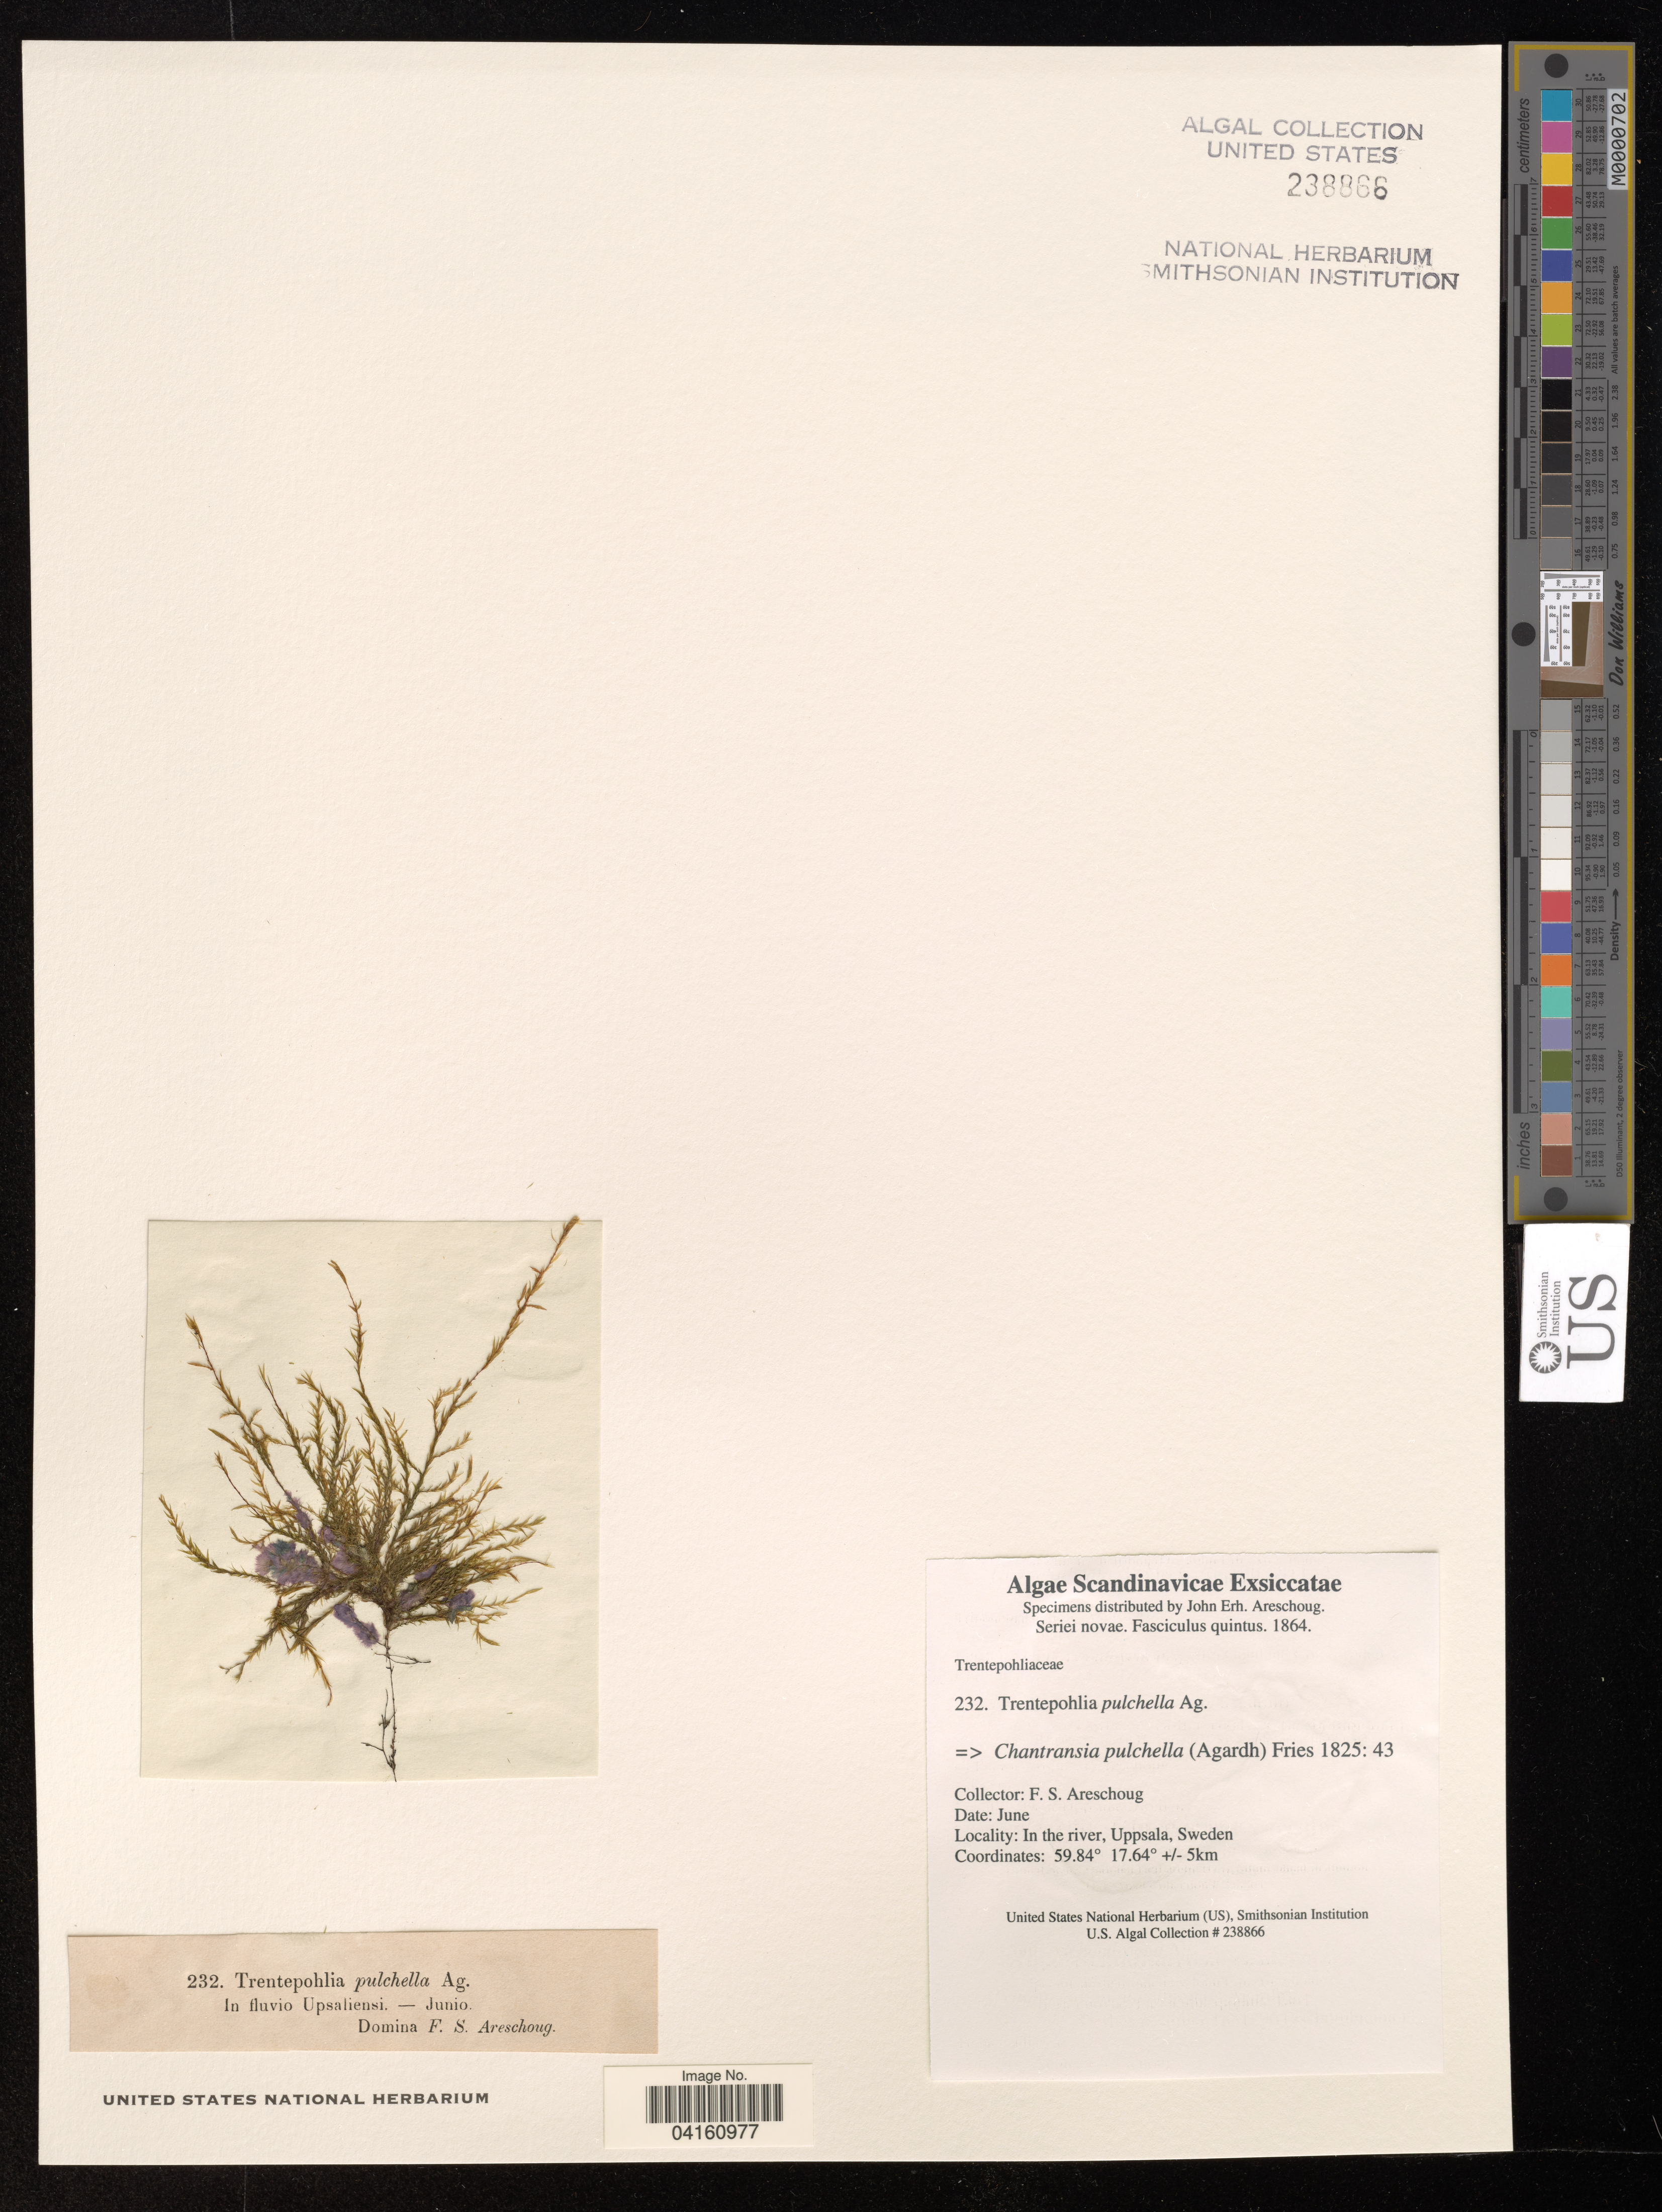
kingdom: Plantae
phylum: Rhodophyta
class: Florideophyceae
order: Batrachospermales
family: Lemaneaceae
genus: Chantransia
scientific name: Chantransia pulchella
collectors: F. Areschoug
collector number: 232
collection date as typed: May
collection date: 1864-06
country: Sweden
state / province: Uppsala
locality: Near Uppsala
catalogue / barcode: US 238866